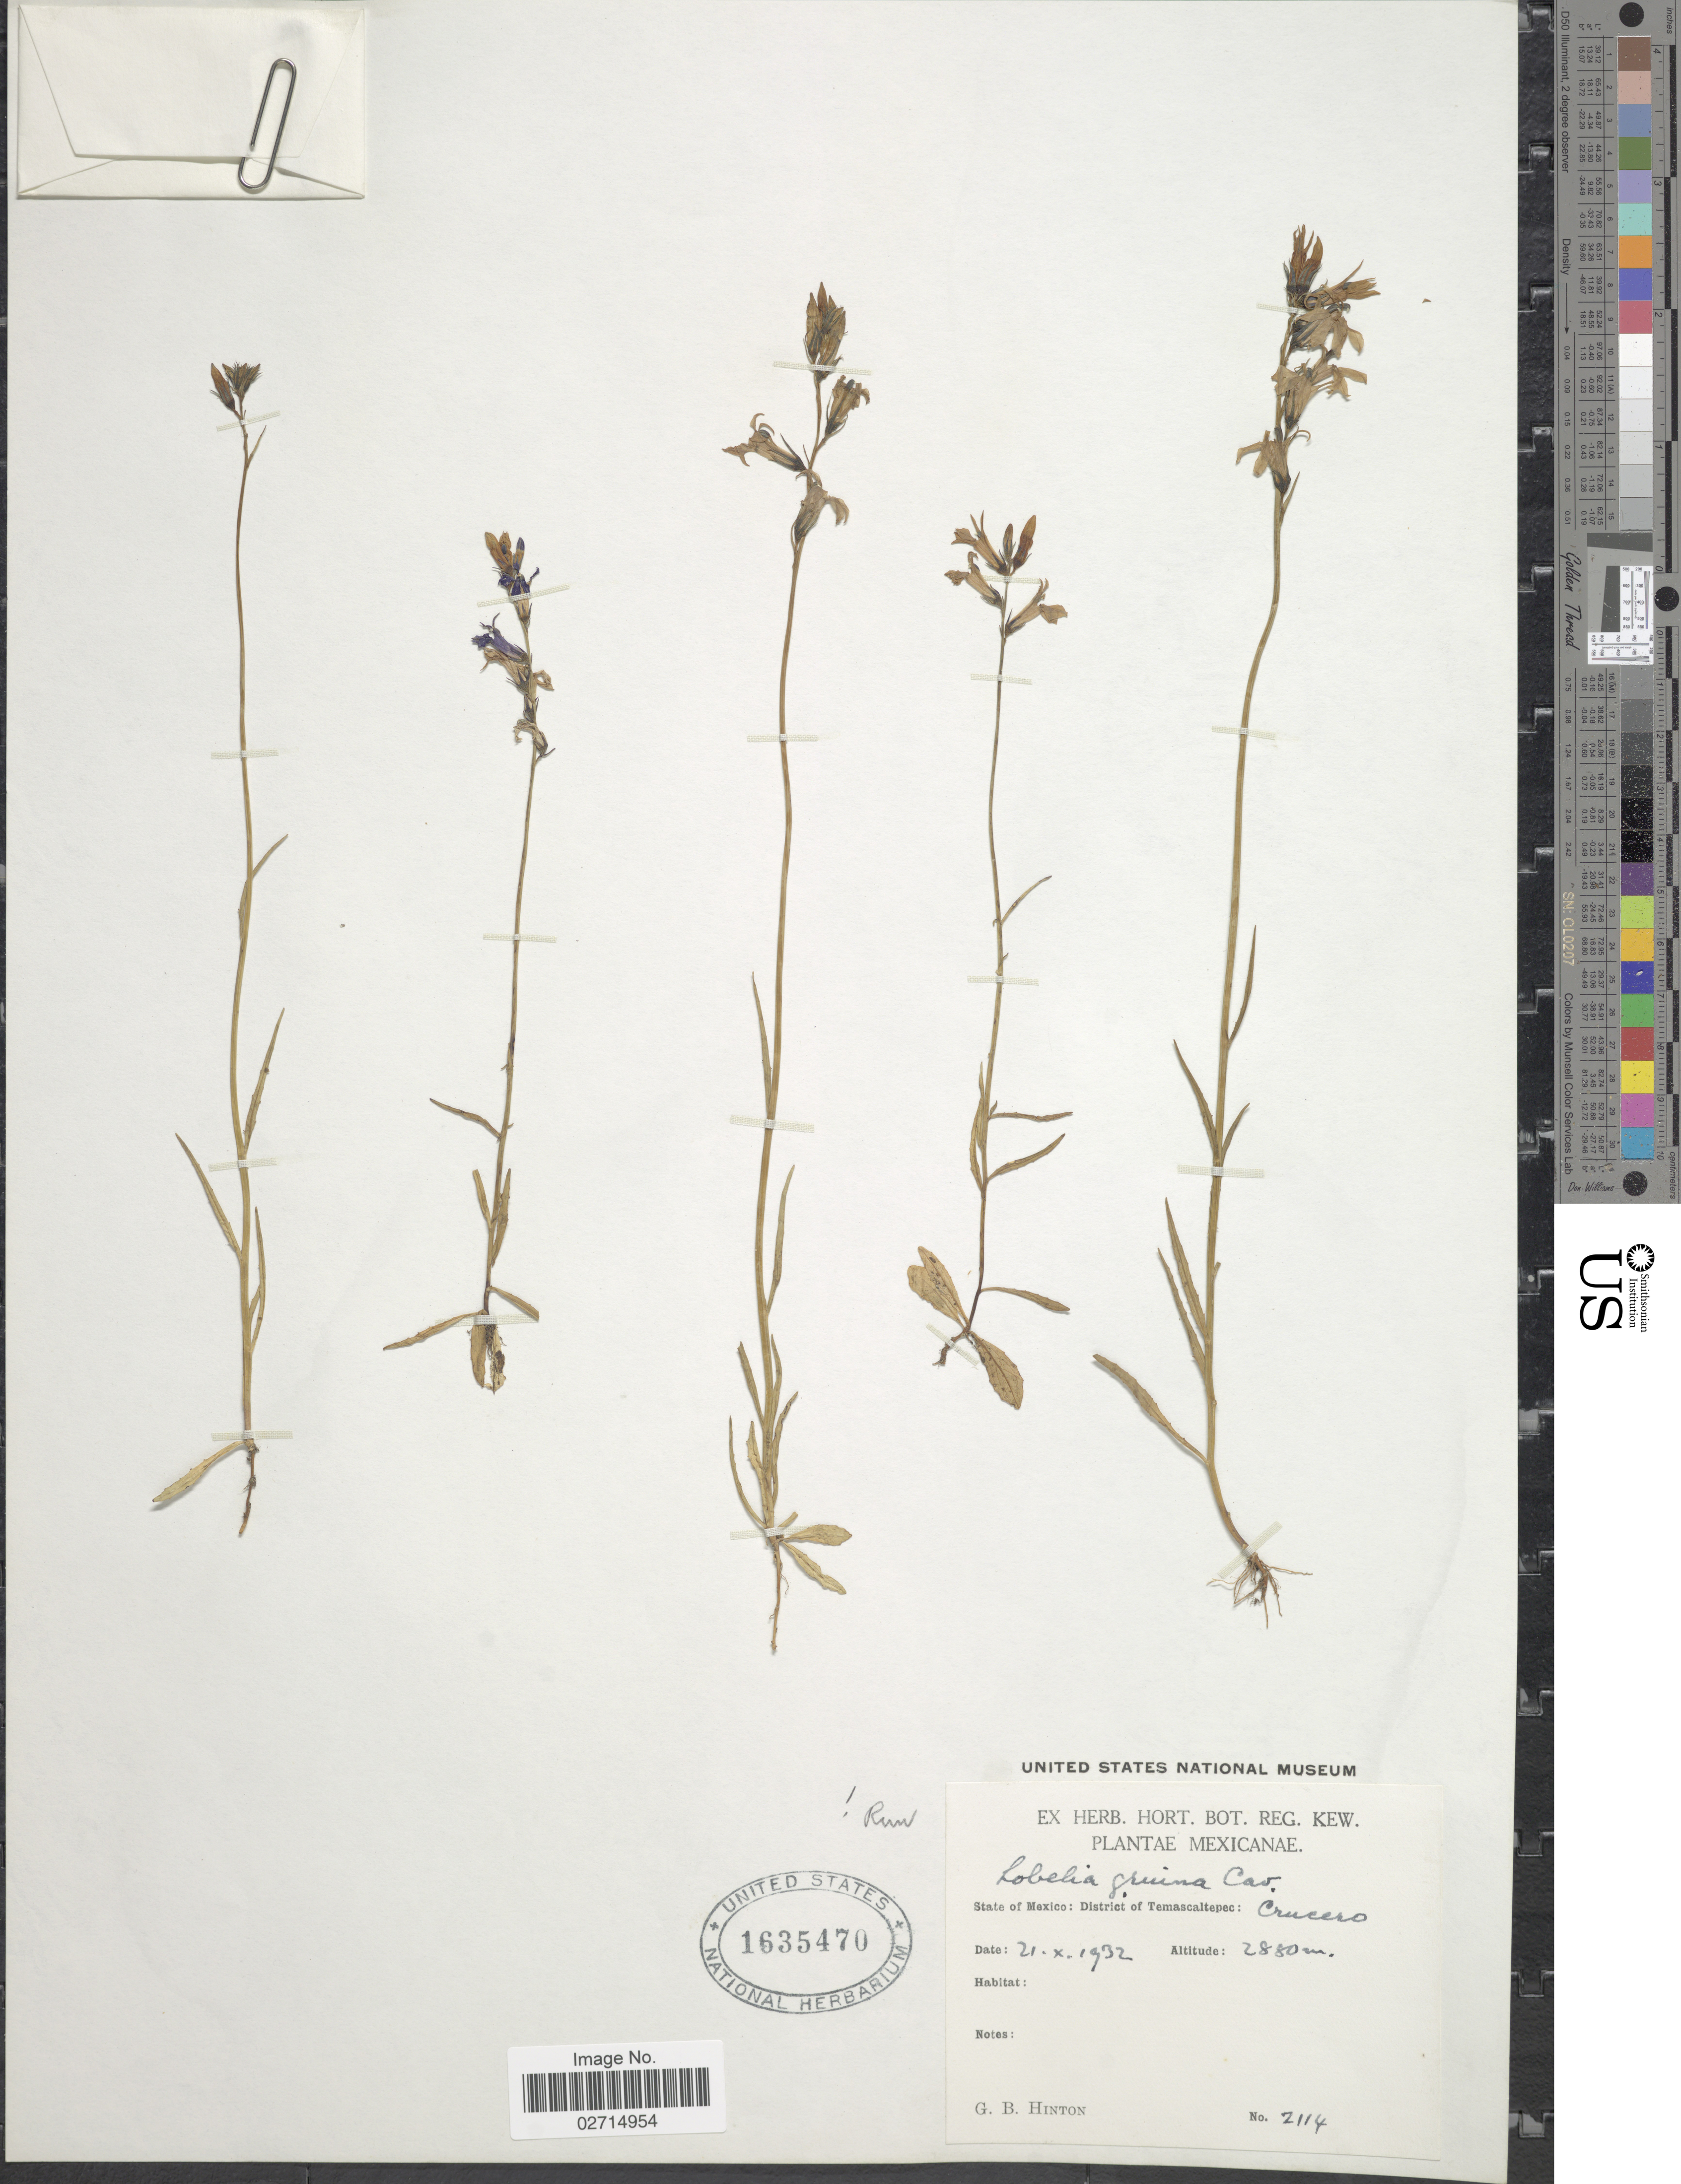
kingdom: Plantae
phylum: Tracheophyta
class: Magnoliopsida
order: Asterales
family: Campanulaceae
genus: Lobelia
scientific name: Lobelia gruina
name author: Cav.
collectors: G. B. Hinton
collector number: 2114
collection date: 1932-10-21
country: Mexico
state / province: México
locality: State of Mexico: District of Temascaltepec: Crucero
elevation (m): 2880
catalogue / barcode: US 1635470